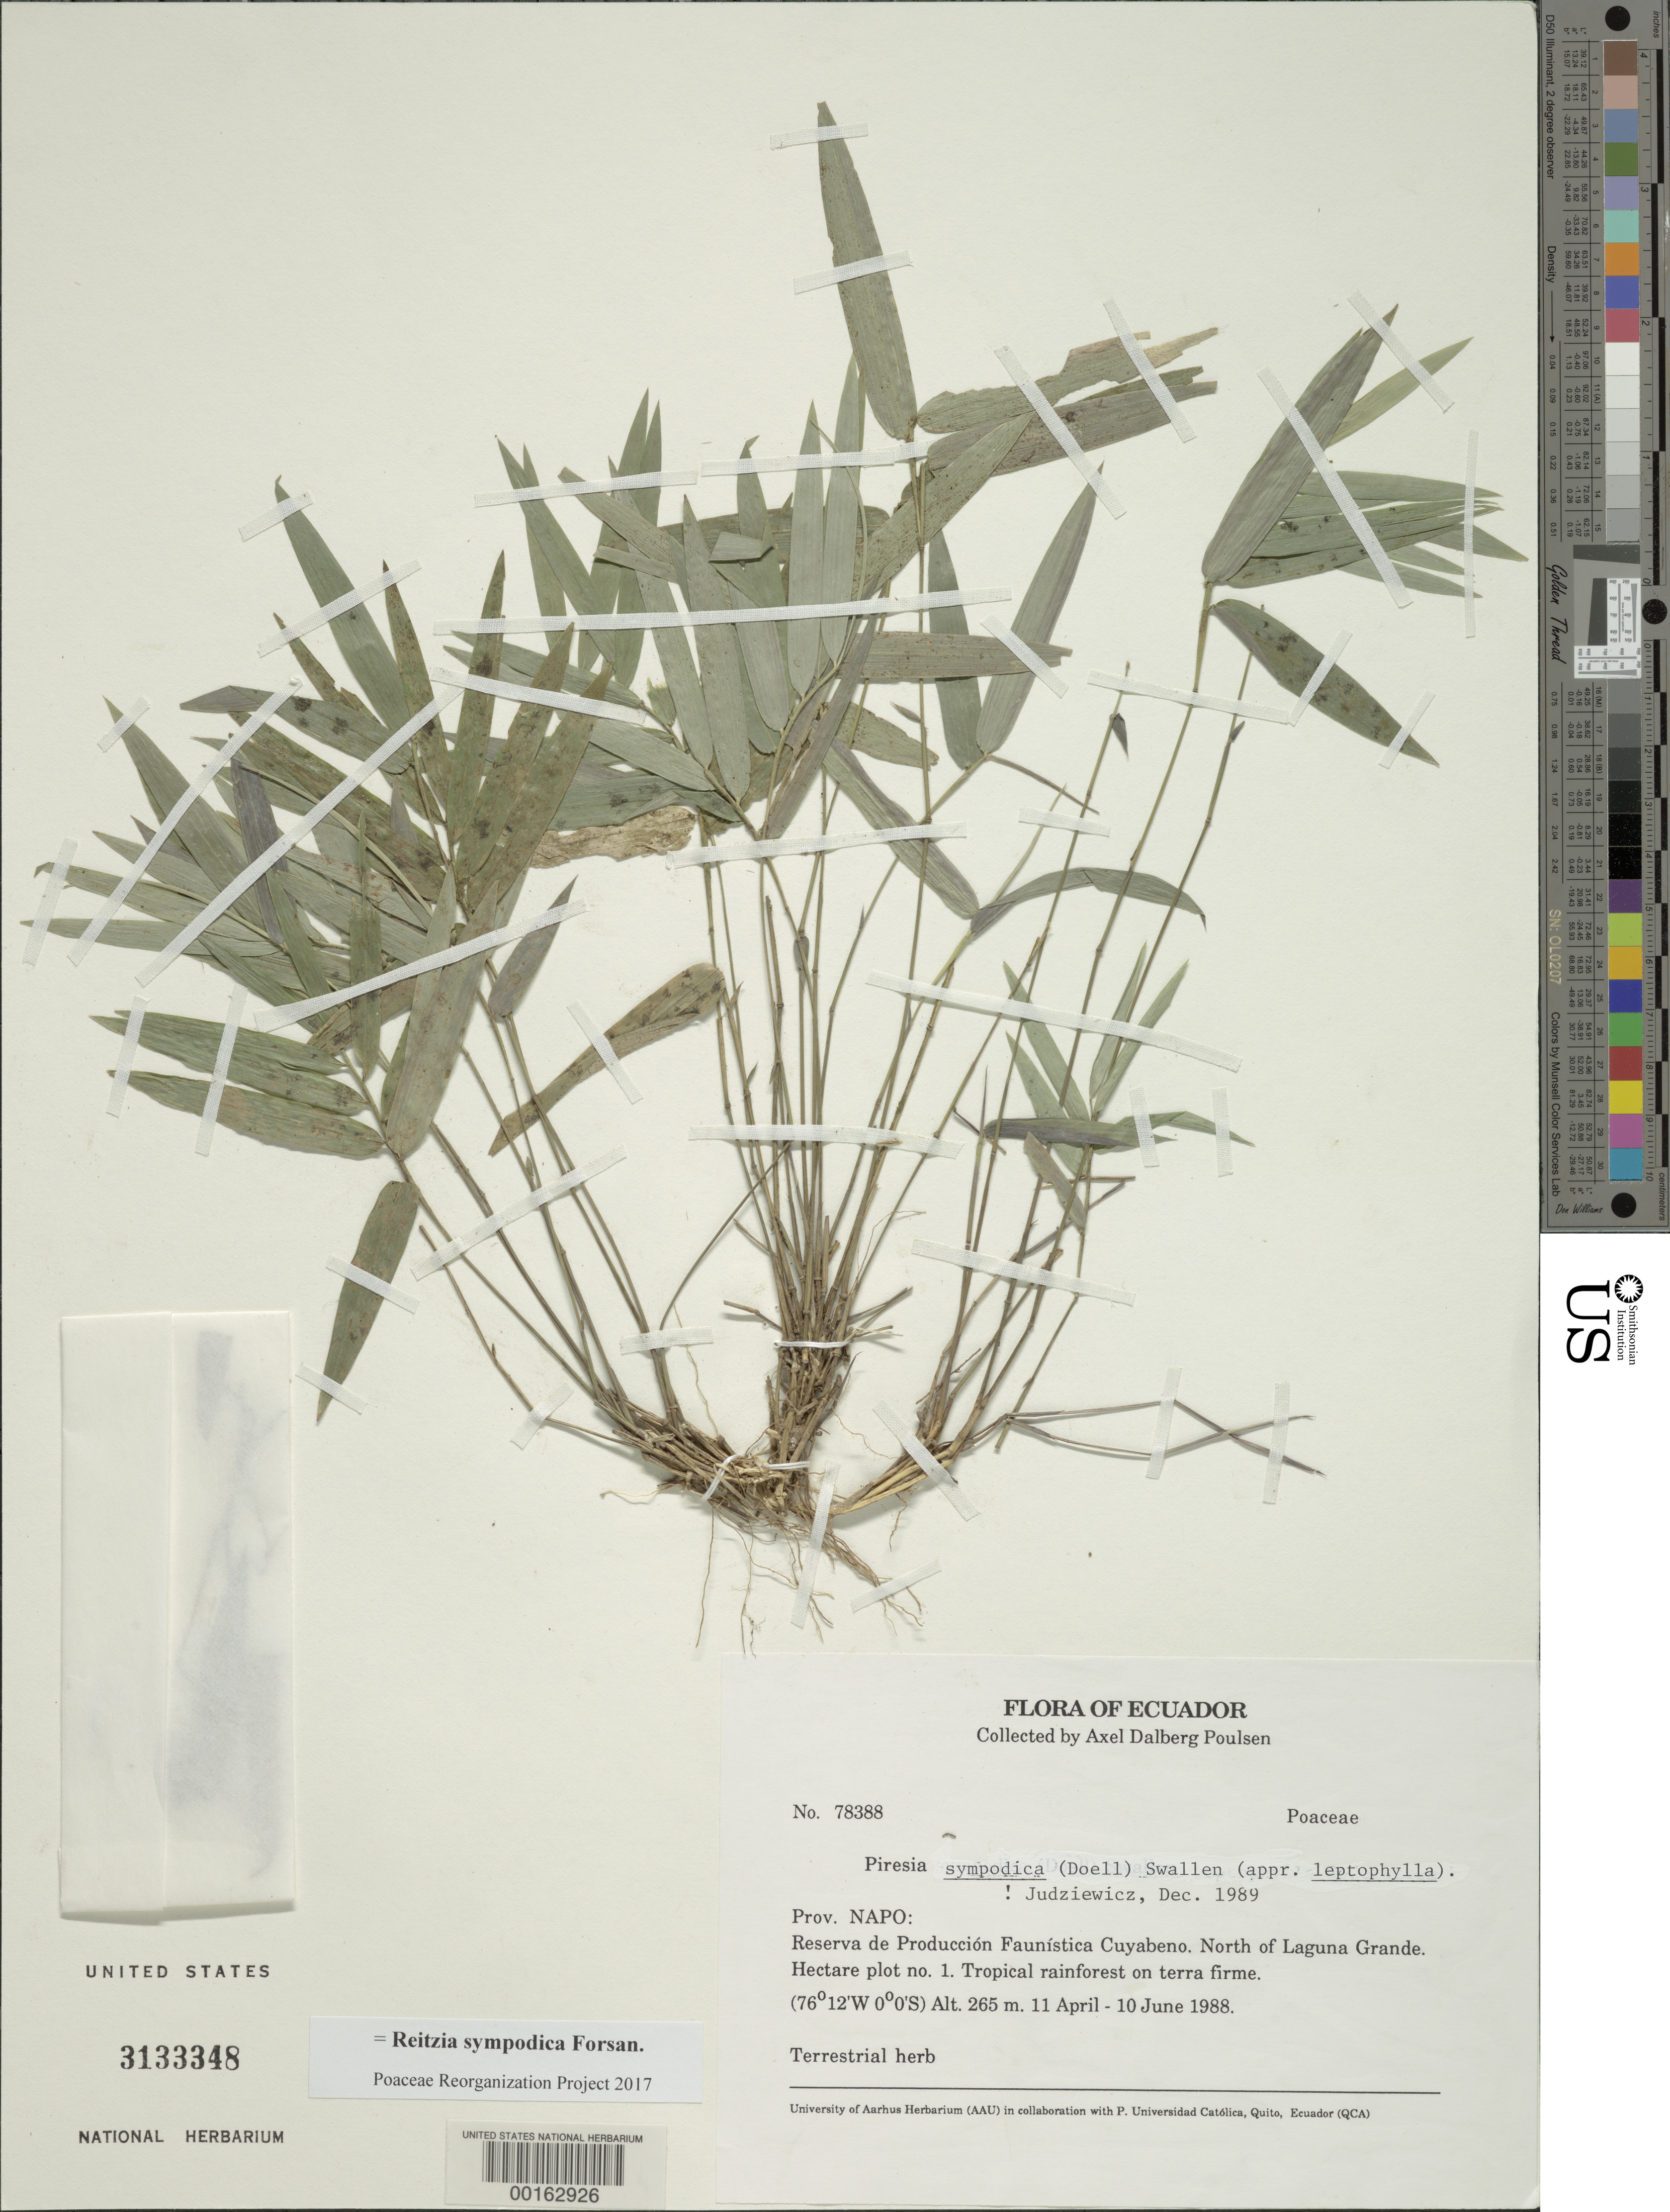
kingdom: Plantae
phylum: Tracheophyta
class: Liliopsida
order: Poales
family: Poaceae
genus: Reitzia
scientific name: Reitzia sympodica ined. 2019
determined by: Poaceae Reorganization Project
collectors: A. Poulsen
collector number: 78388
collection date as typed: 11 Apr 1988 to 10 Jun 1988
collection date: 1988-04-11/1988-06-10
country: Ecuador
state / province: Napo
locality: N of Laguna Grande, Reserva de produccion faunistica cuyabeno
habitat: Tropical rainforest on terra firme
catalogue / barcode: US 3133348